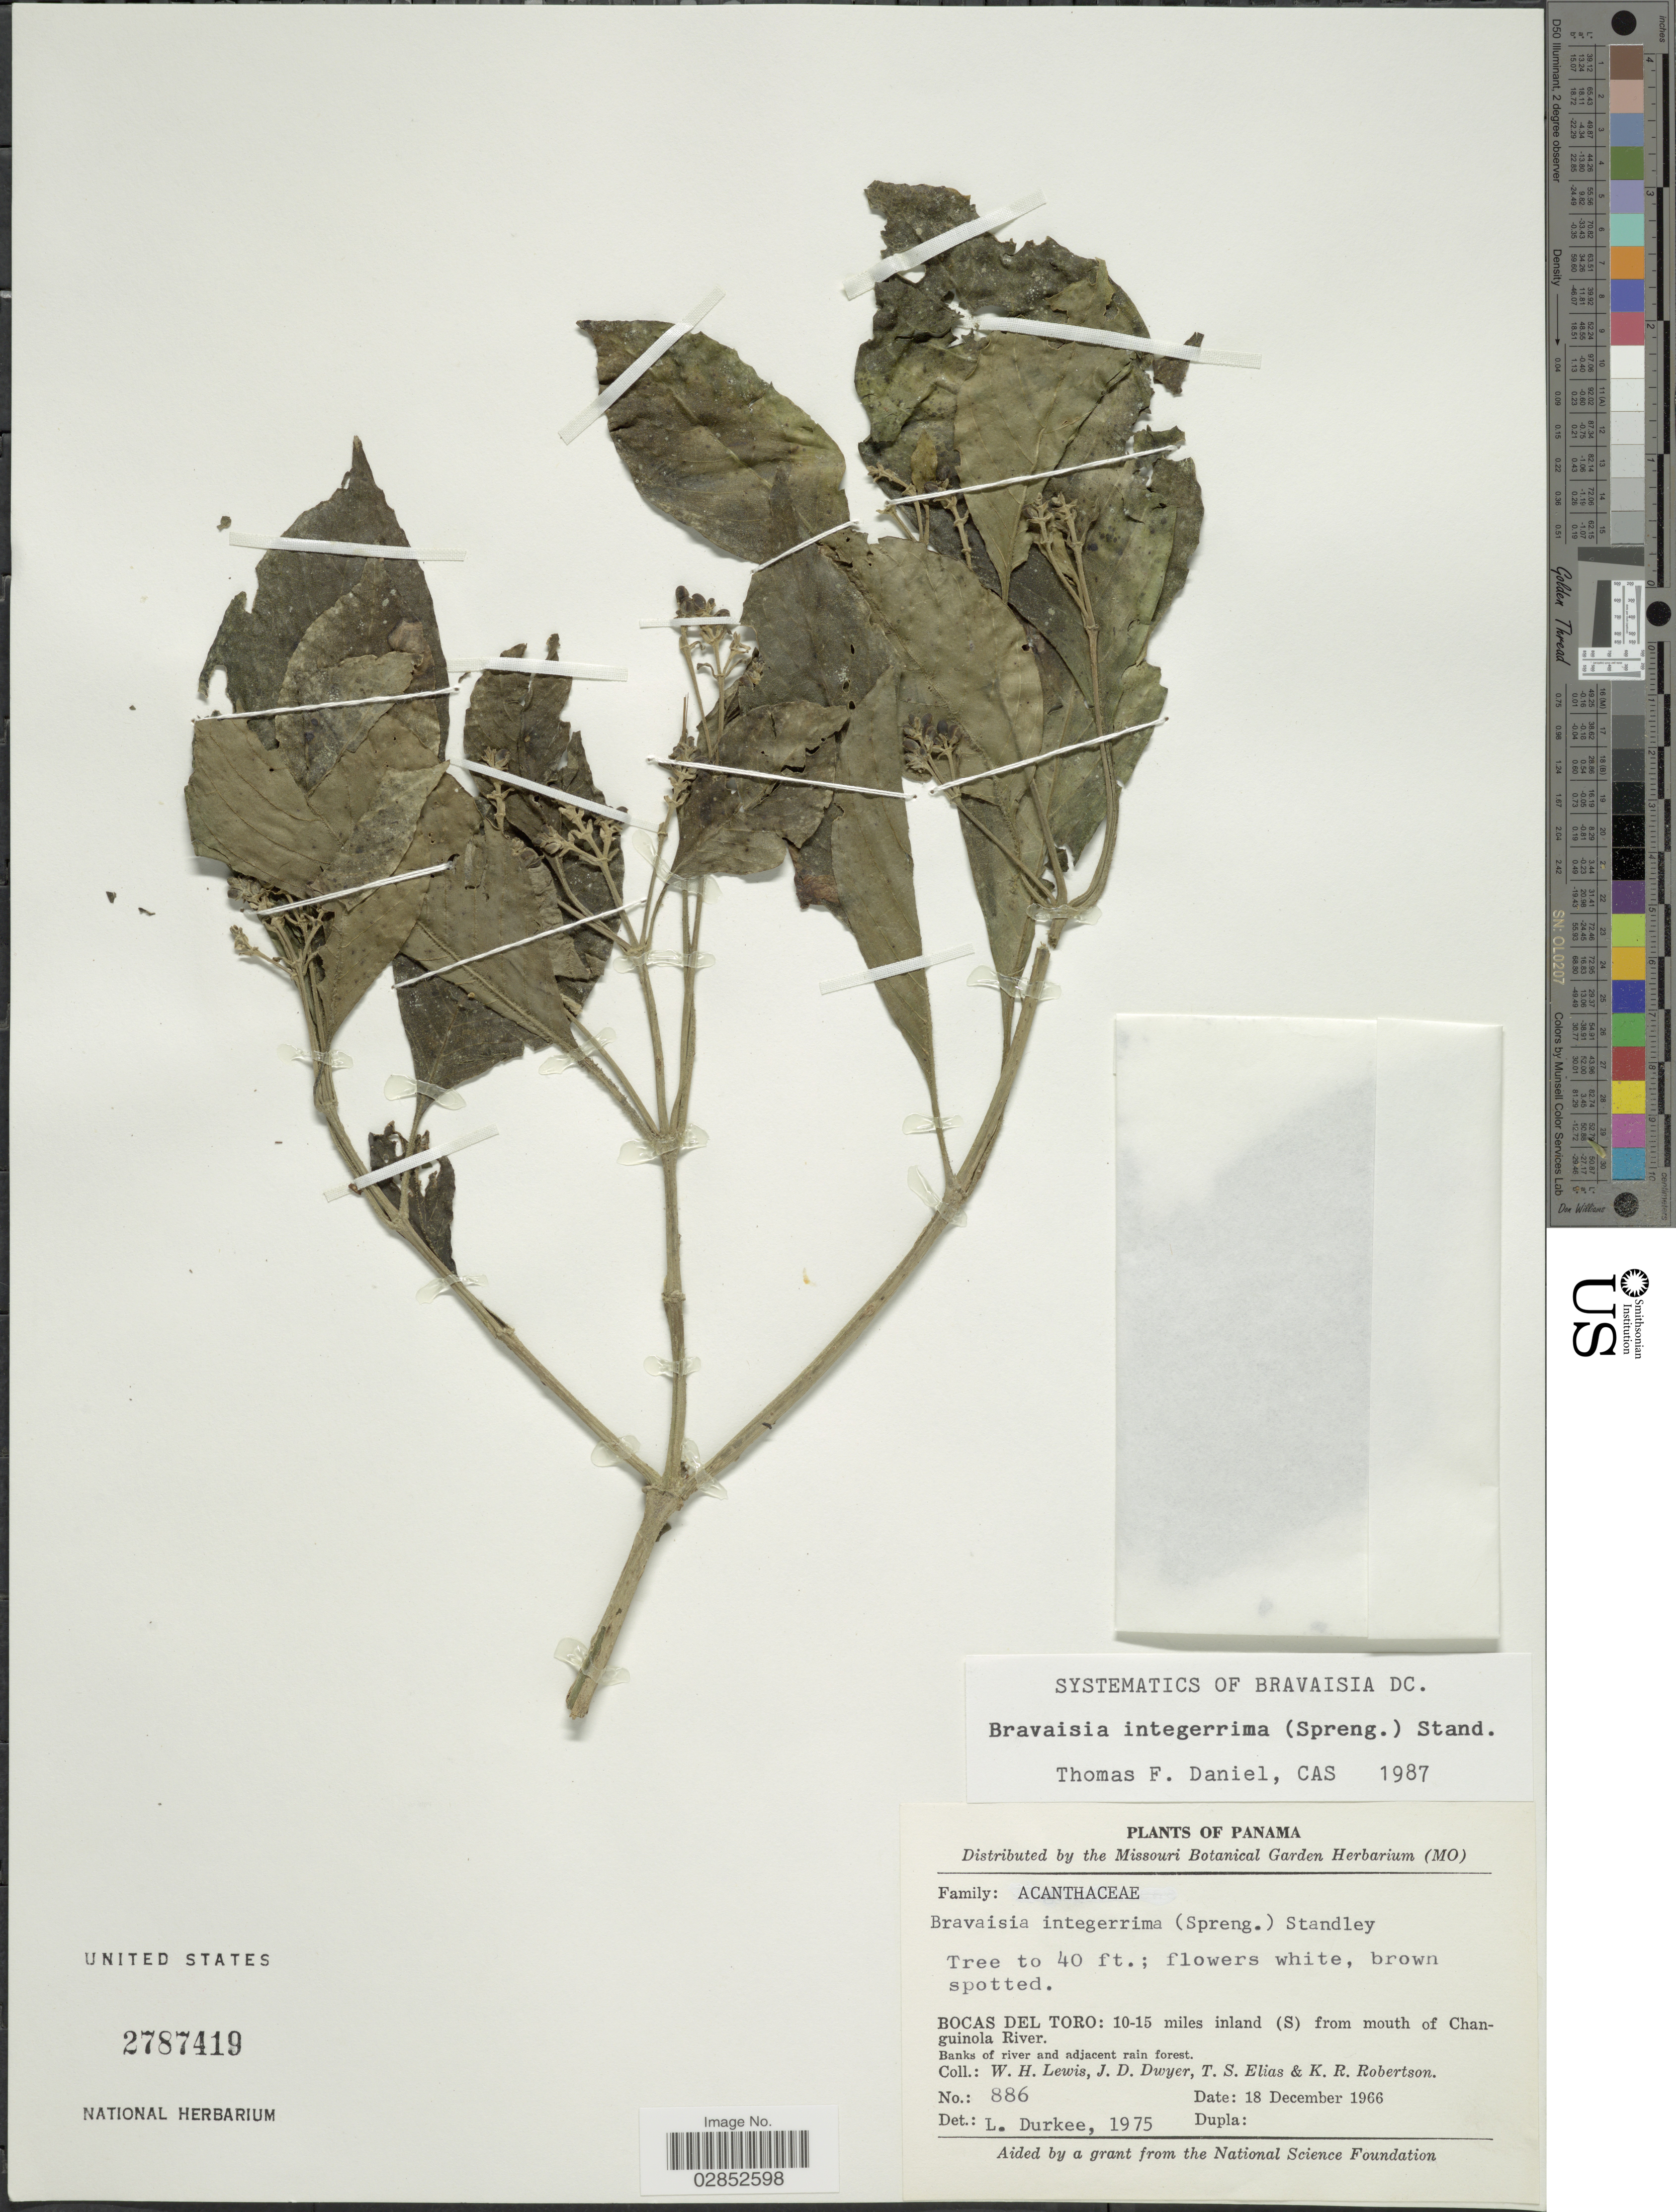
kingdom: Plantae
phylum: Tracheophyta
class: Magnoliopsida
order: Lamiales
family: Acanthaceae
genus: Bravaisia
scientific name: Bravaisia integerrima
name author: (Spreng.) Standl.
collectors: W. H. Lewis, J. D. Dwyer, T. S. Elias & K. Robertson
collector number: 886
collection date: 1966-12-18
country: Panama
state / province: Bocas del Toro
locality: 10-15 miles inland (S) from mouth of Changuinola River.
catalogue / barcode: US 2787419